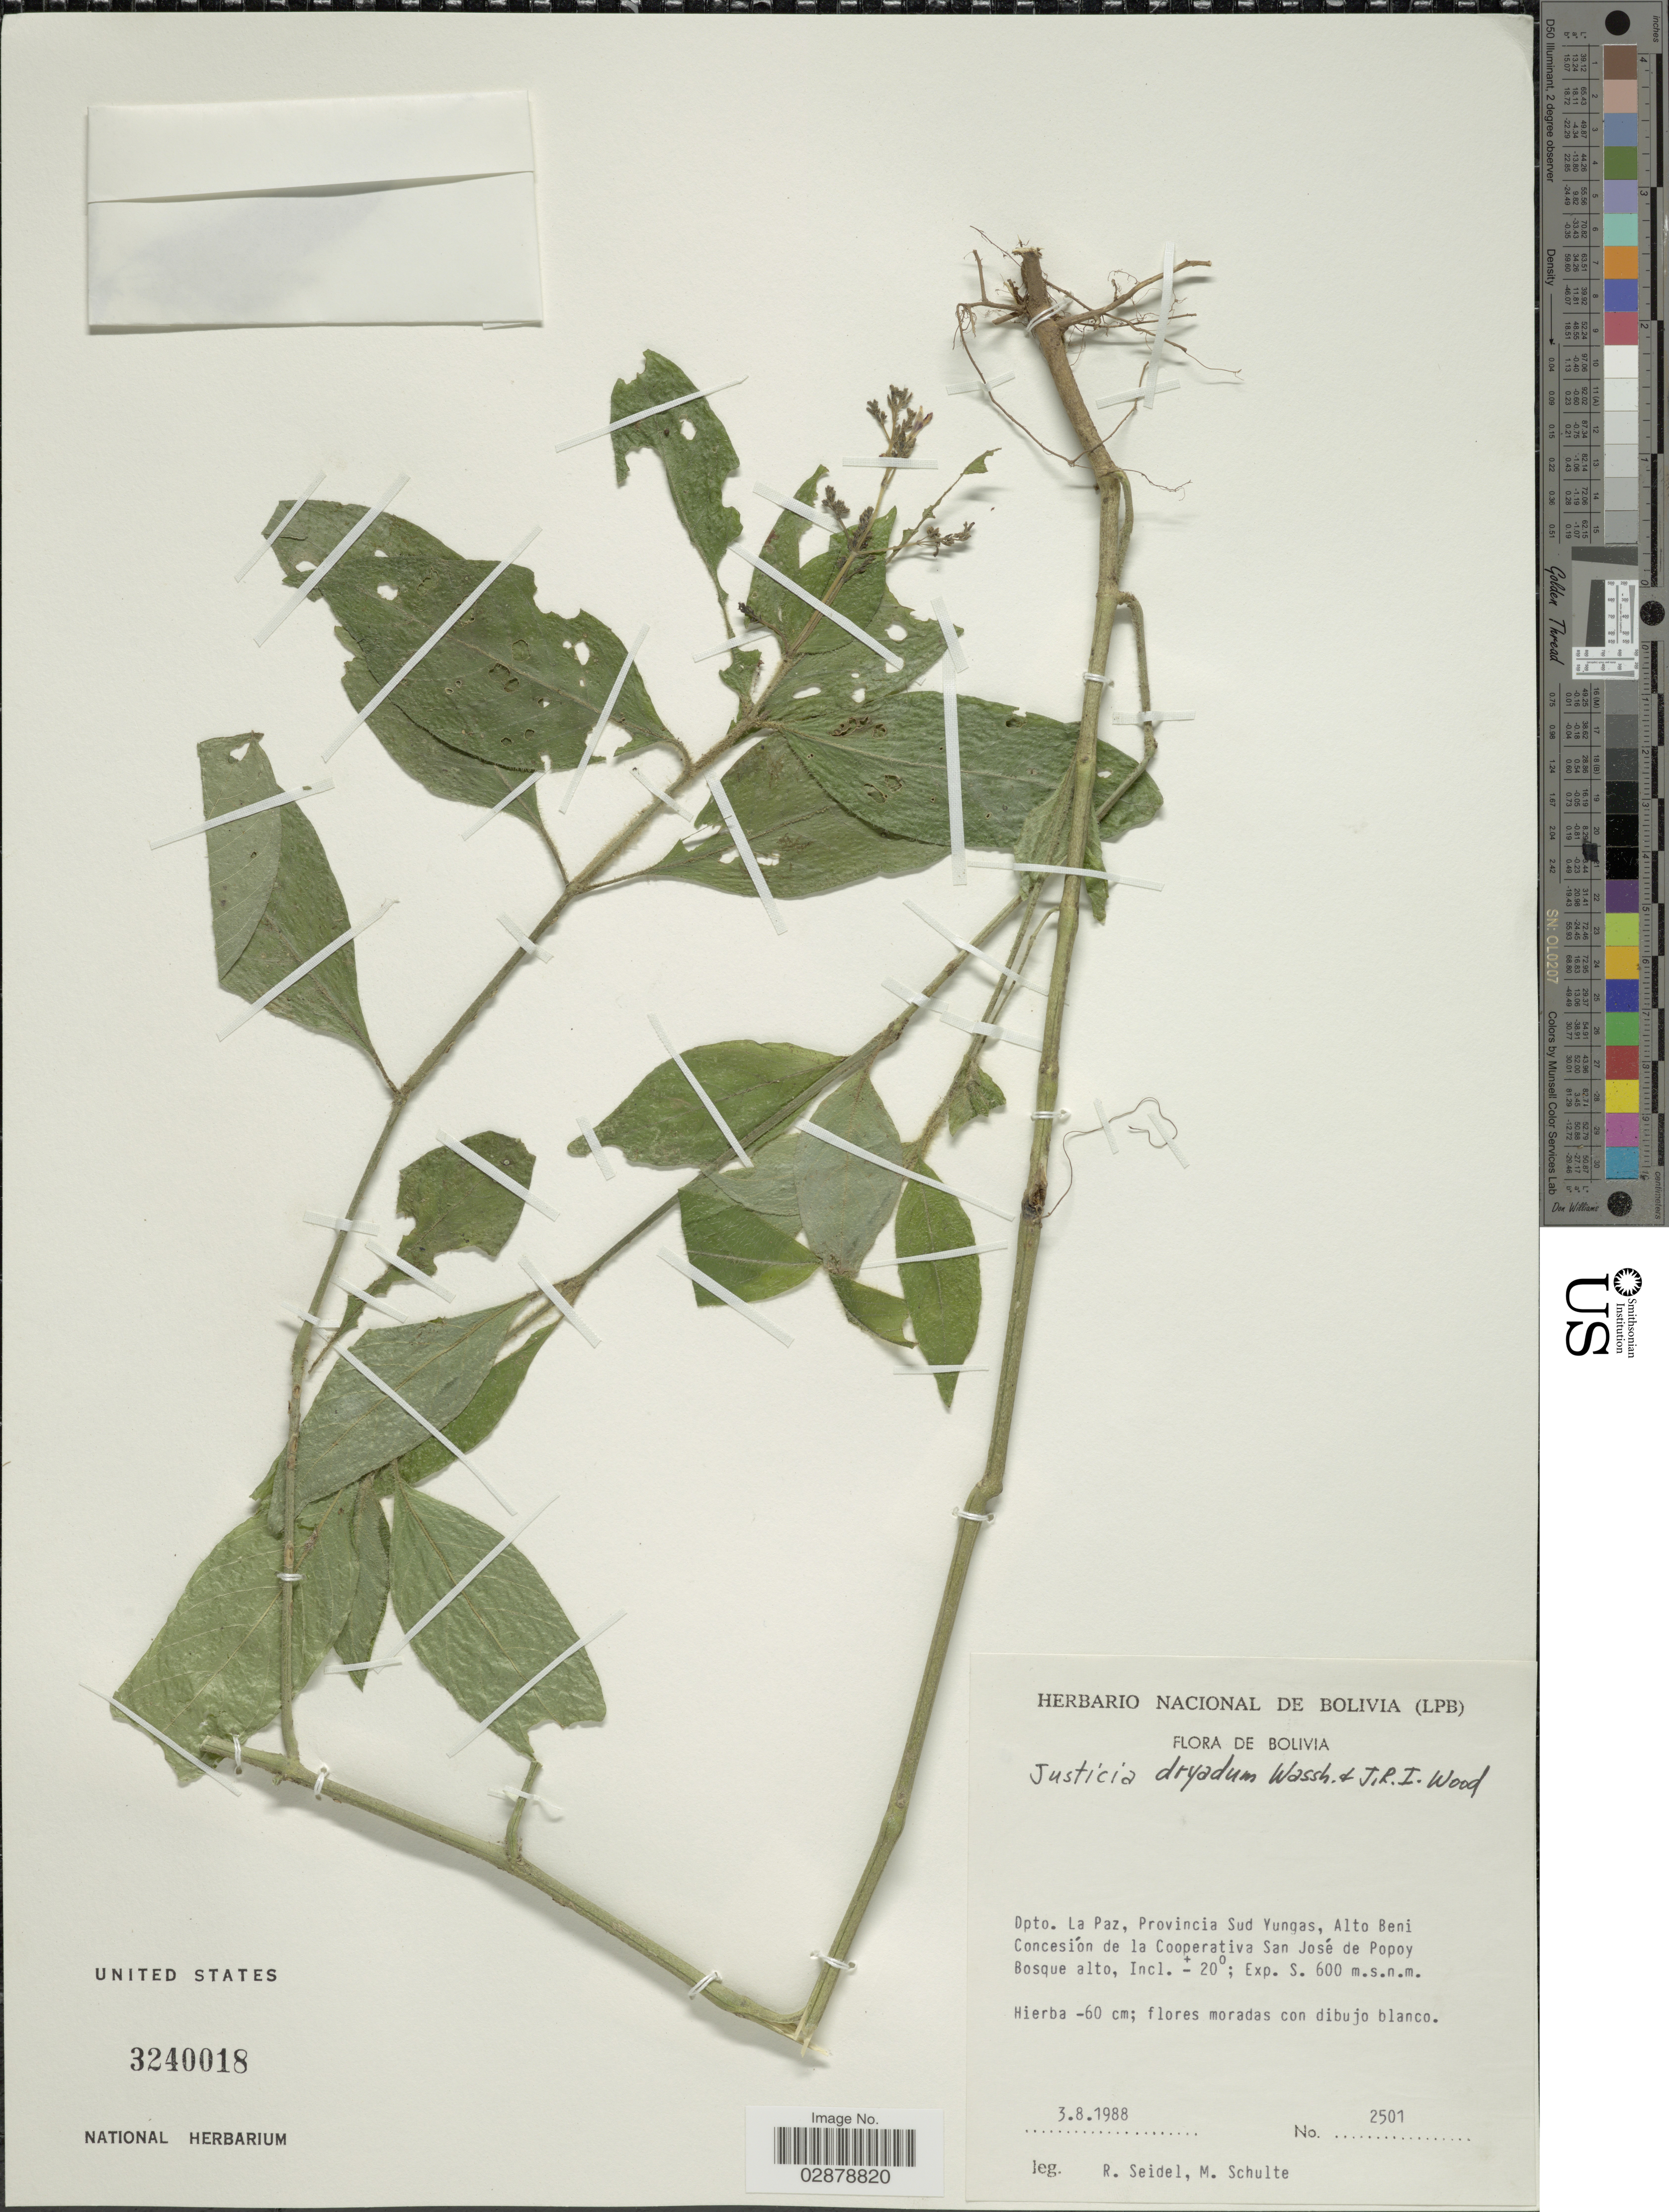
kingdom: Plantae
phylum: Tracheophyta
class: Magnoliopsida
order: Lamiales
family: Acanthaceae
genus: Justicia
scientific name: Justicia dryadum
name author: Wassh. & J.R.I. Wood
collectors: R. Seidel & M. Schulte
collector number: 2501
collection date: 1988-08-03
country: Bolivia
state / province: La Paz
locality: Dpto. La Paz, Provincia Sud Yungas, Alto Beni Concesión de la Cooperativa San José de Popoy. Exp. S.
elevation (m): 600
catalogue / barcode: US 3240018